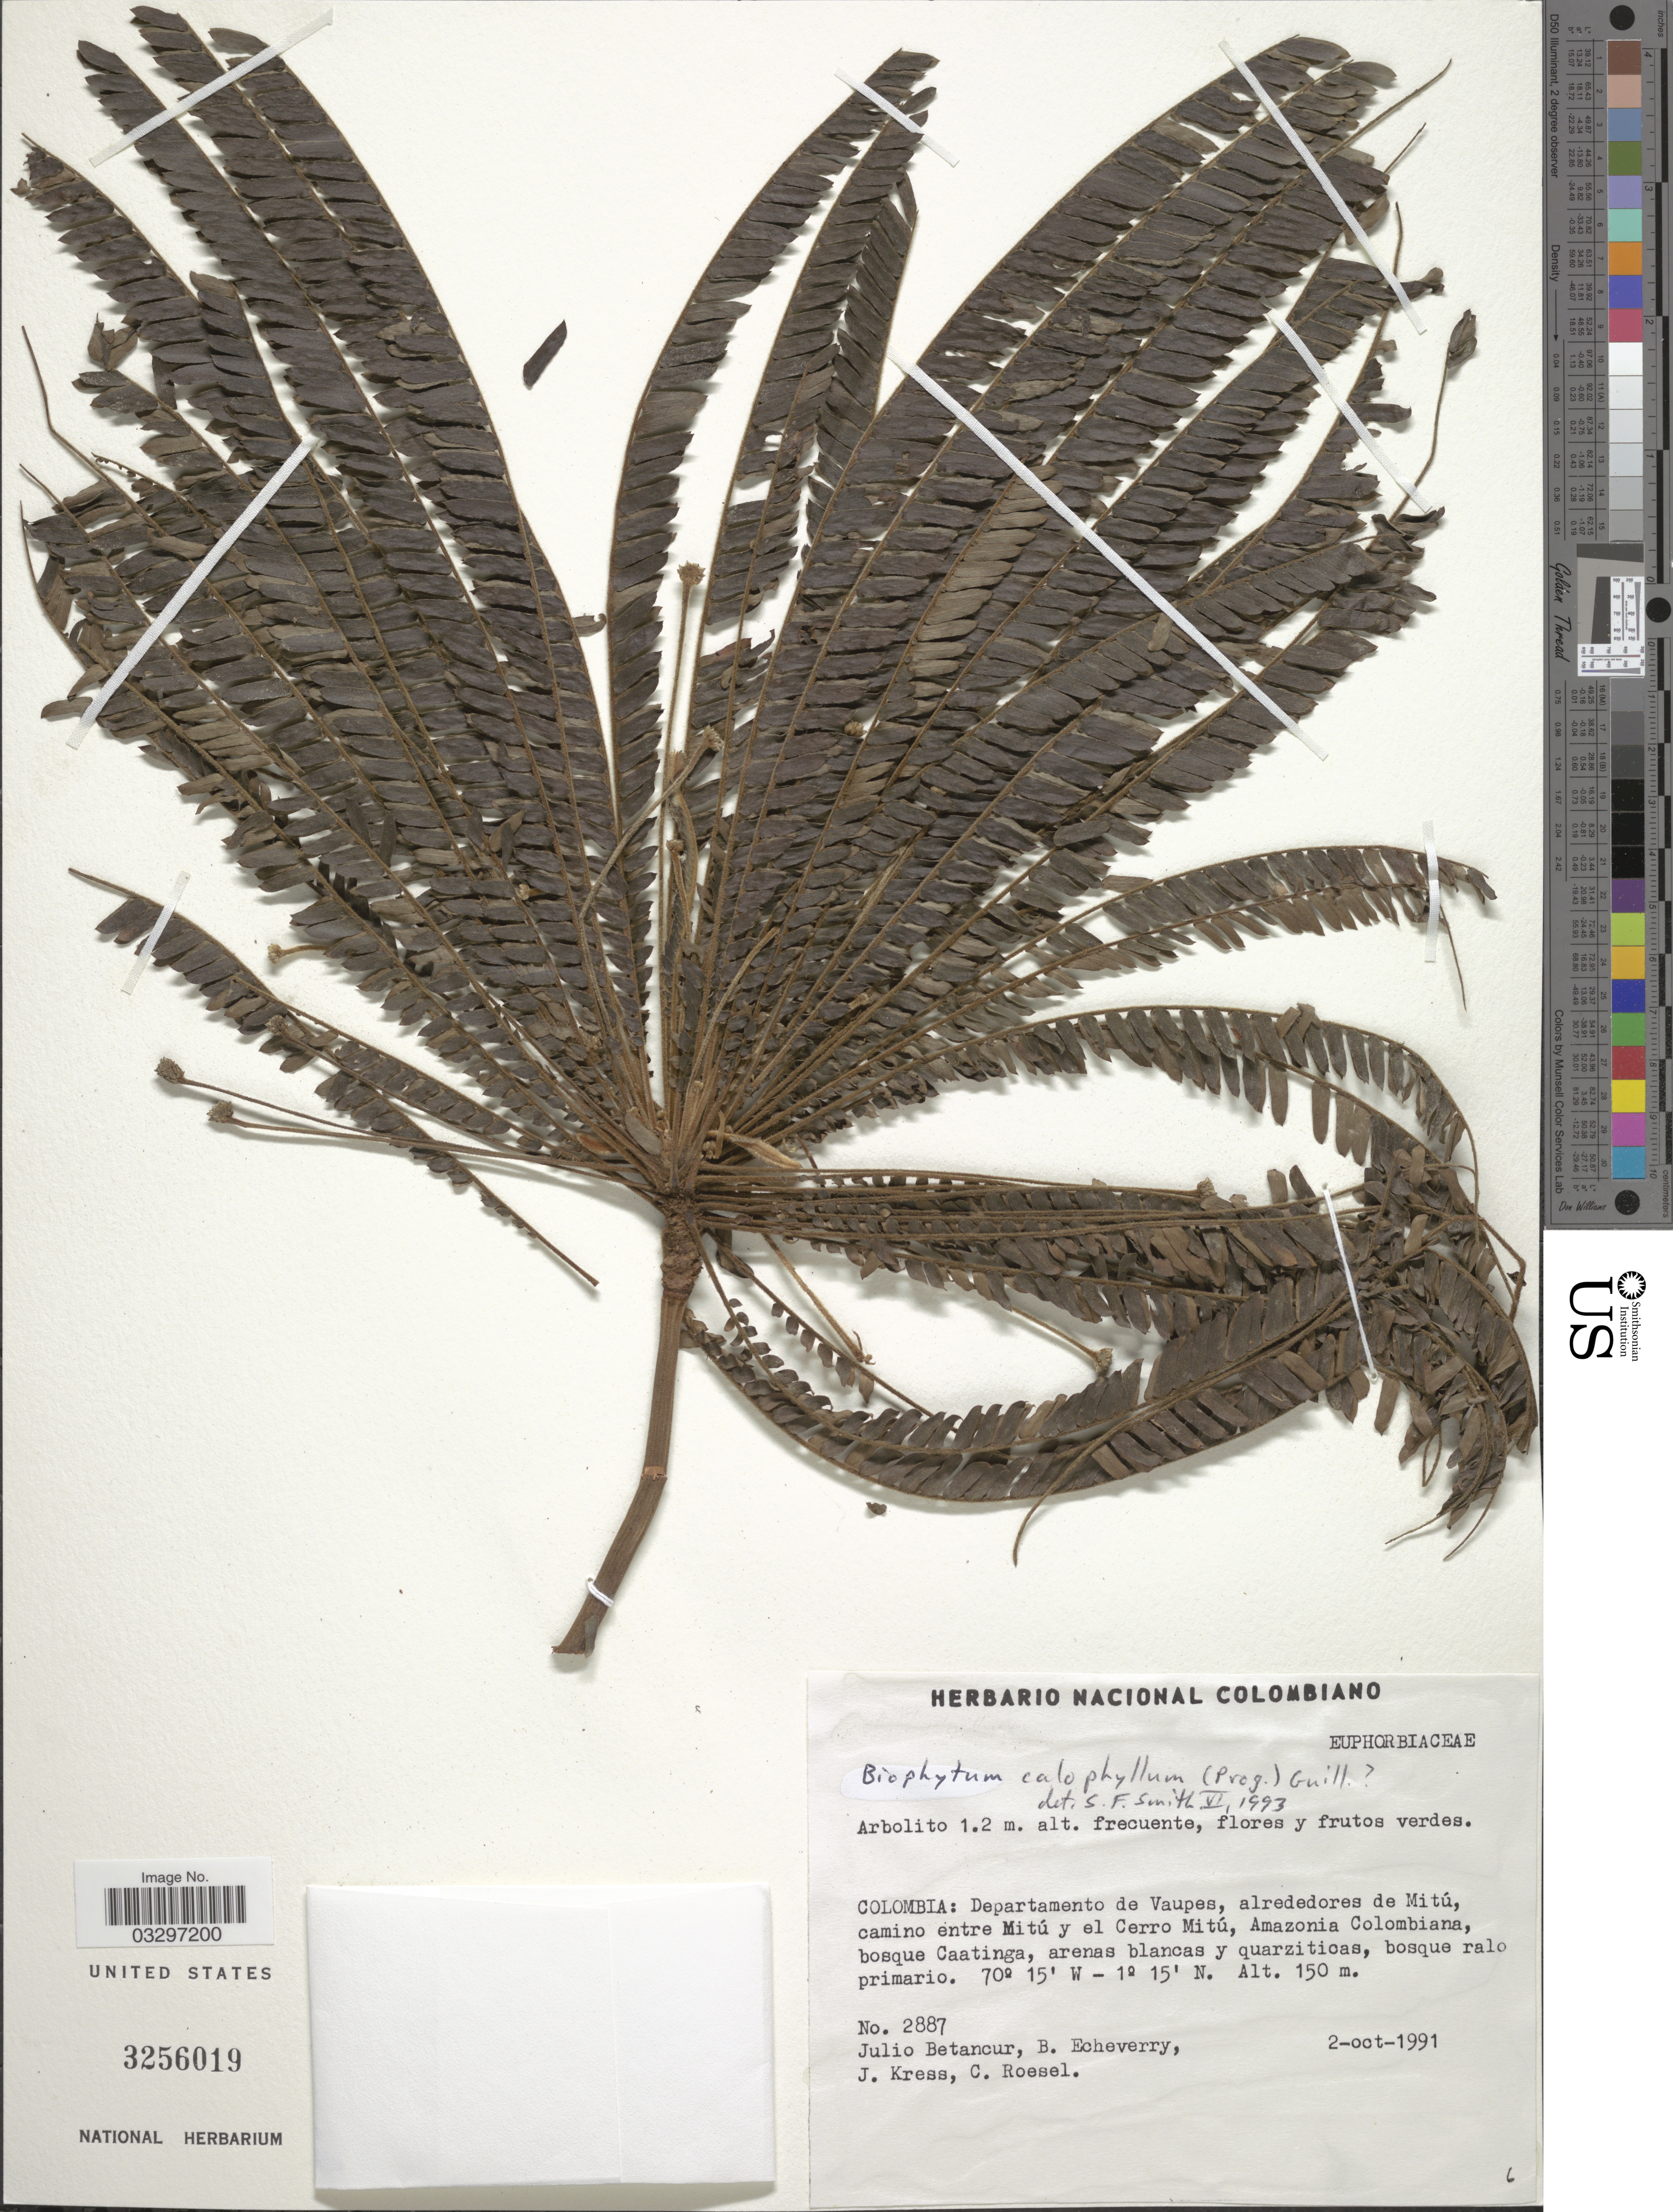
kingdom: Plantae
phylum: Tracheophyta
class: Magnoliopsida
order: Oxalidales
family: Oxalidaceae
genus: Biophytum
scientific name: Biophytum calophyllum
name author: (Progel) Guillaumin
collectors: J. Betancur, B. Echeverry, J. Kress & C. S. Roesel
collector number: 2887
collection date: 1991-10-02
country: Colombia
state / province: Vaupés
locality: Departamento de Vaupes, alrededores de Mitú, camino entre Mitú y el Cerro Mitú, Amazonia Colombiana, bosque Caatinga.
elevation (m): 150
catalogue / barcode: US 3256019